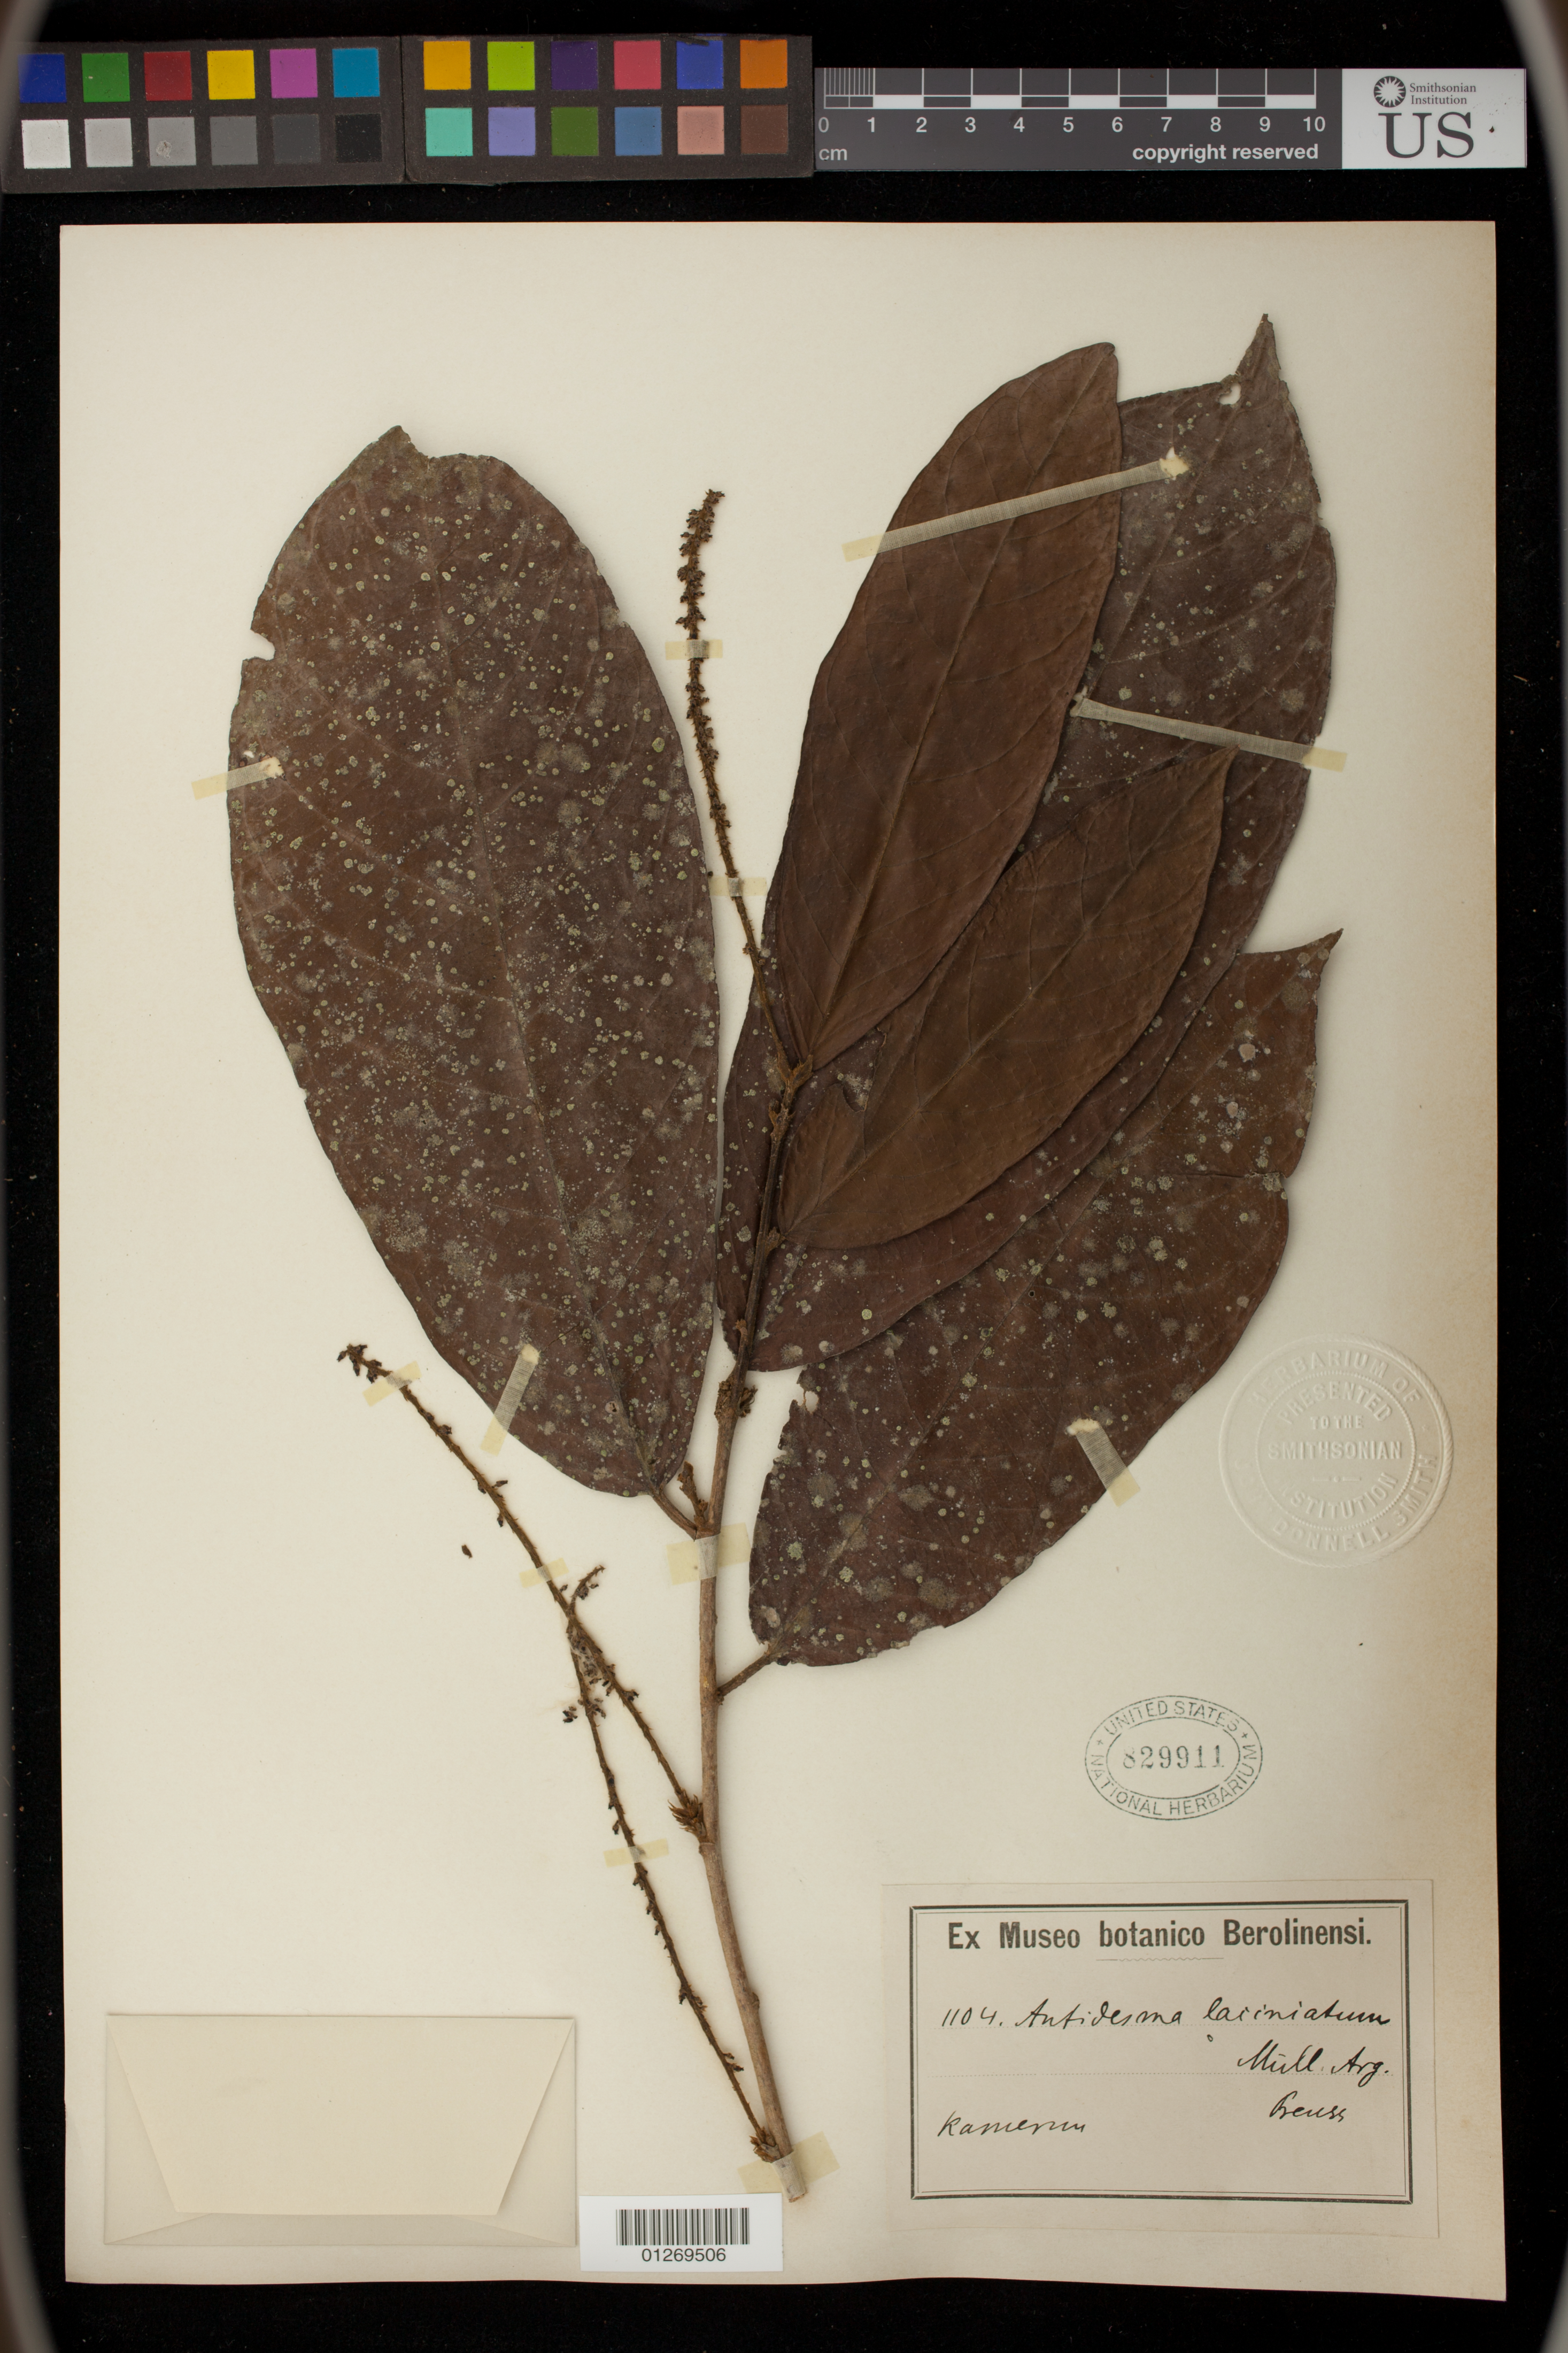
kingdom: Plantae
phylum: Tracheophyta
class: Magnoliopsida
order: Malpighiales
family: Phyllanthaceae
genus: Antidesma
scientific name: Antidesma laciniatum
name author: Müll. Arg.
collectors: -. Kamerov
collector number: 1104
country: Argentina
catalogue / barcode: US 829911